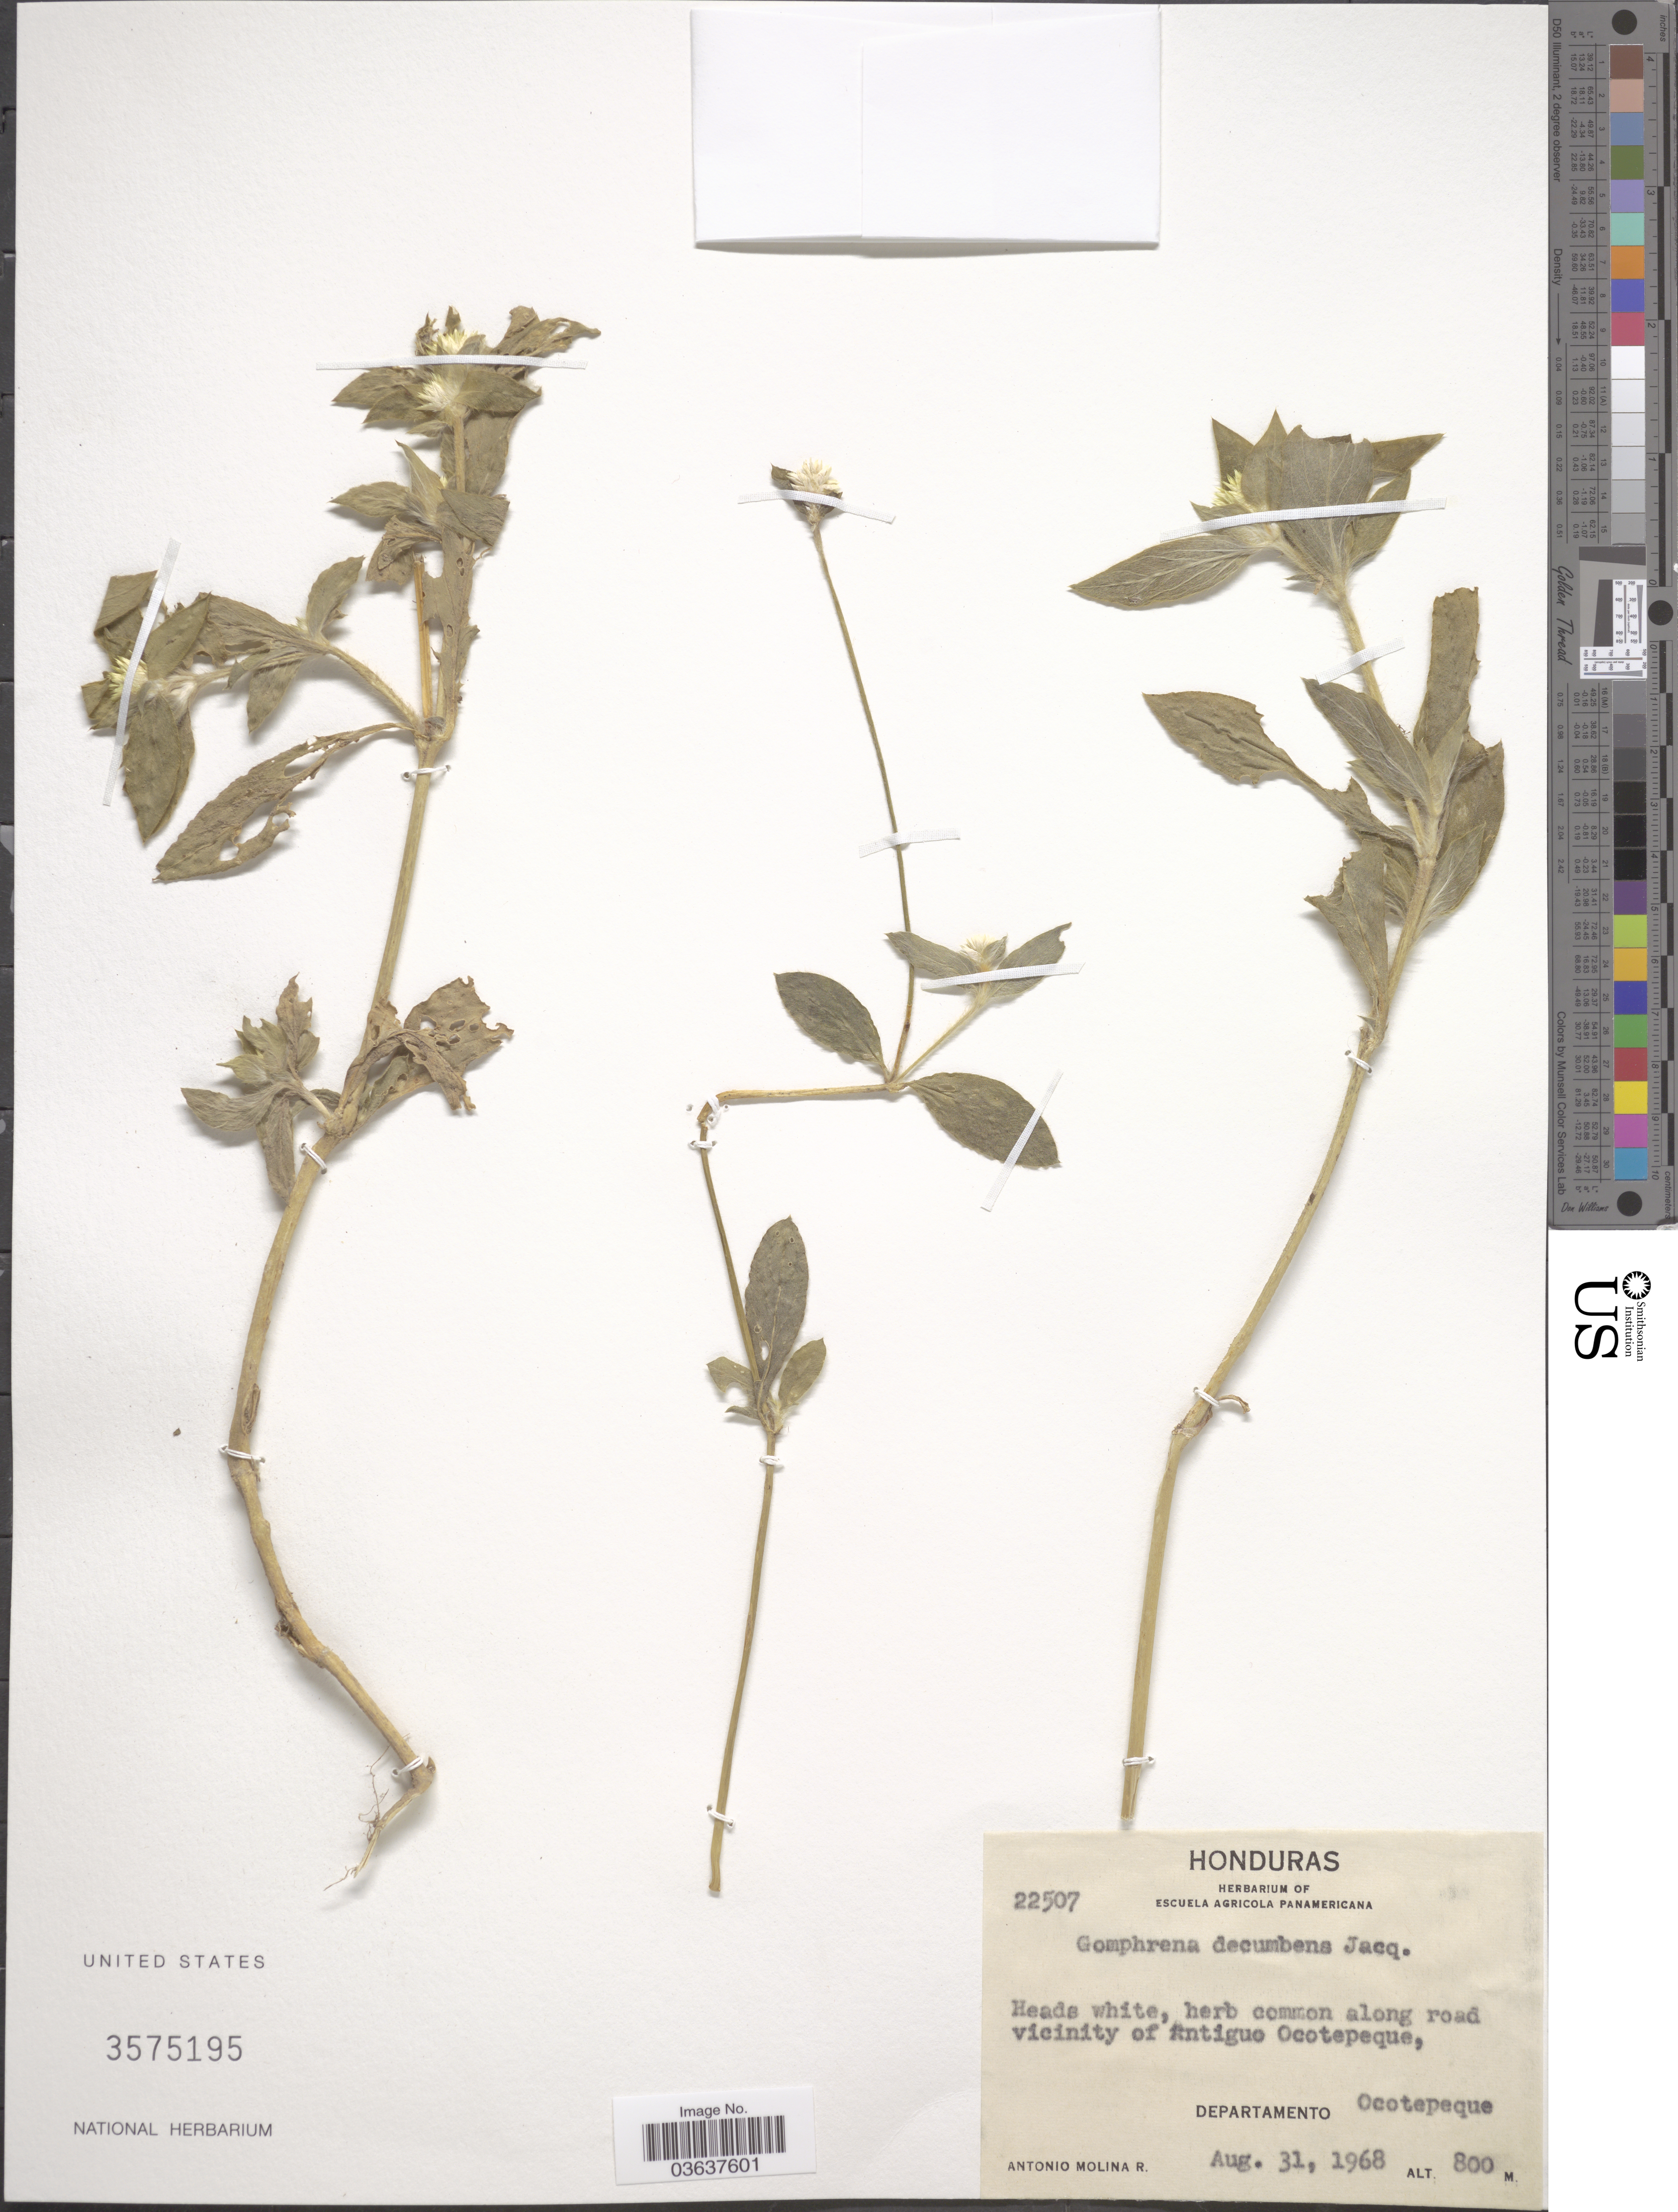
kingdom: Plantae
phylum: Tracheophyta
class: Magnoliopsida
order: Caryophyllales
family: Amaranthaceae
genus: Gomphrena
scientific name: Gomphrena decumbens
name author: Jacq.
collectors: A. Molina R.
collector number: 22507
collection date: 1968-08-31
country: Honduras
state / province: Ocotepeque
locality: Common along road vicinity of Antigue Ocotepeque, Departamento Ocotepeque.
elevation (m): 800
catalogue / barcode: US 3575195